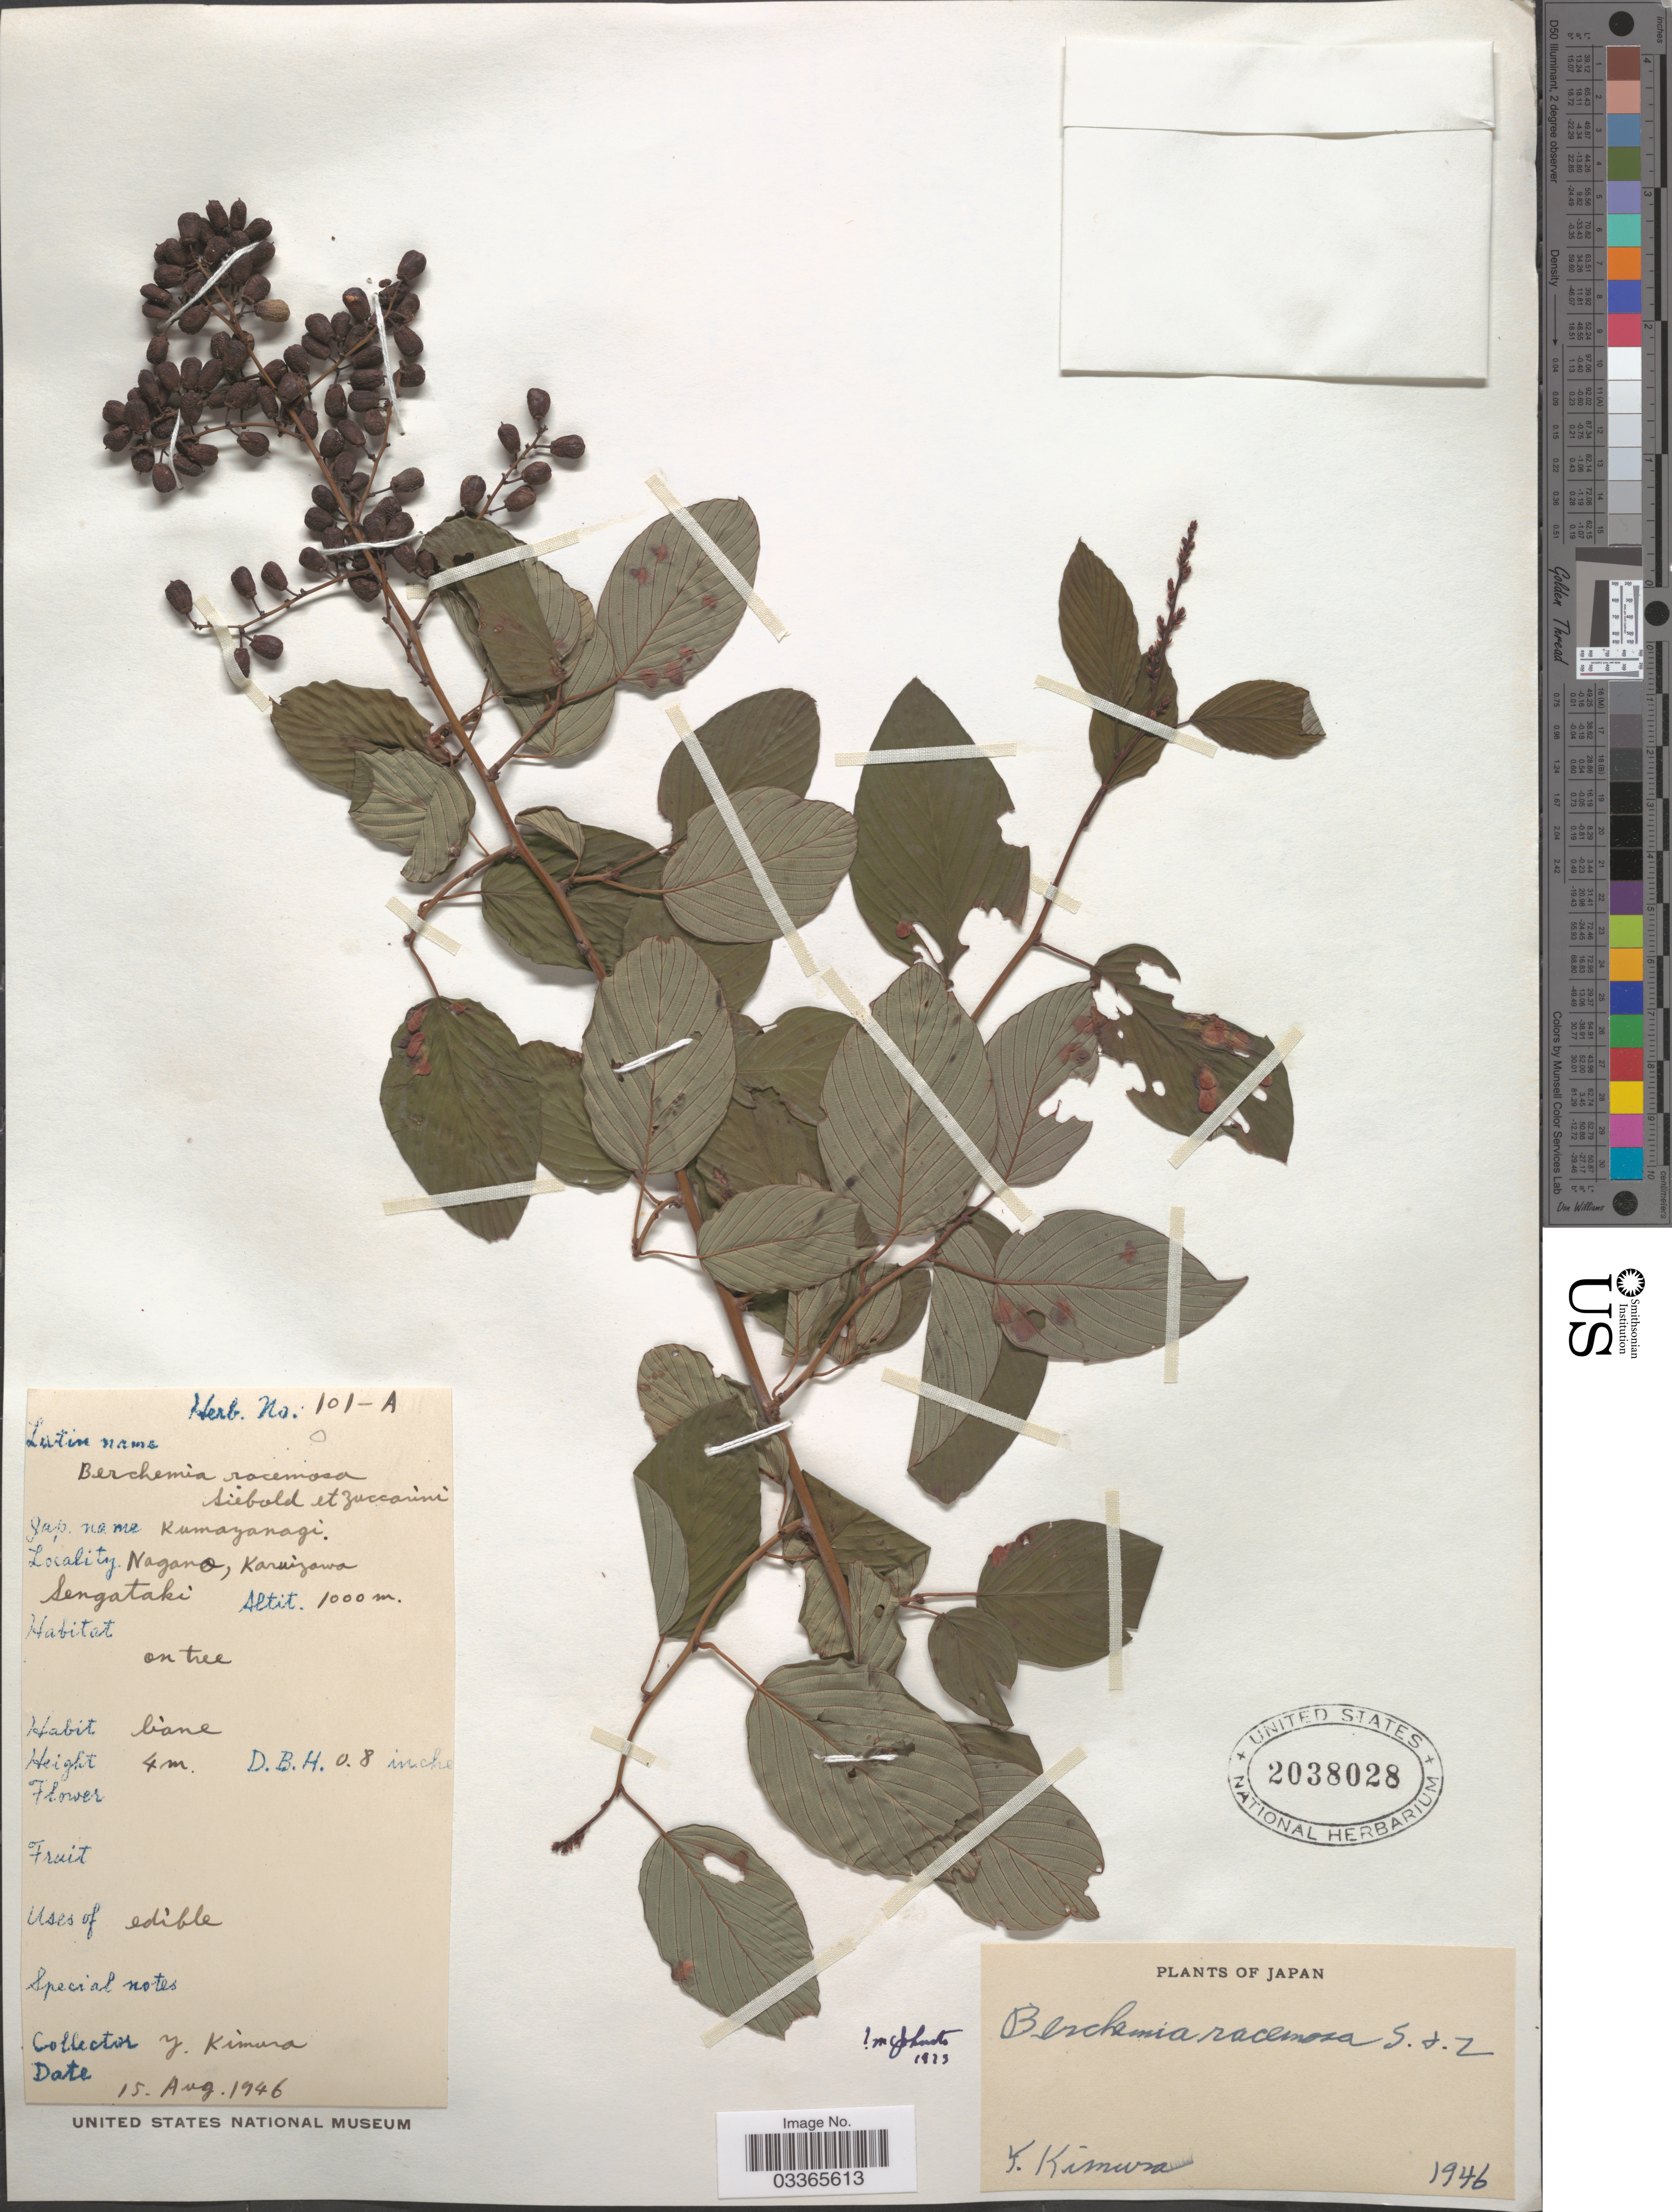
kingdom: Plantae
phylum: Tracheophyta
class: Magnoliopsida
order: Rosales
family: Rhamnaceae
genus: Berchemia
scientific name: Berchemia racemosa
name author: Siebold & Zucc.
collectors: Y. Kimura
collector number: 101-A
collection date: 1946-08-15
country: Japan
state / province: Nagano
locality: Karuizawa, Sengataki.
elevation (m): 1000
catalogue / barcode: US 2038028